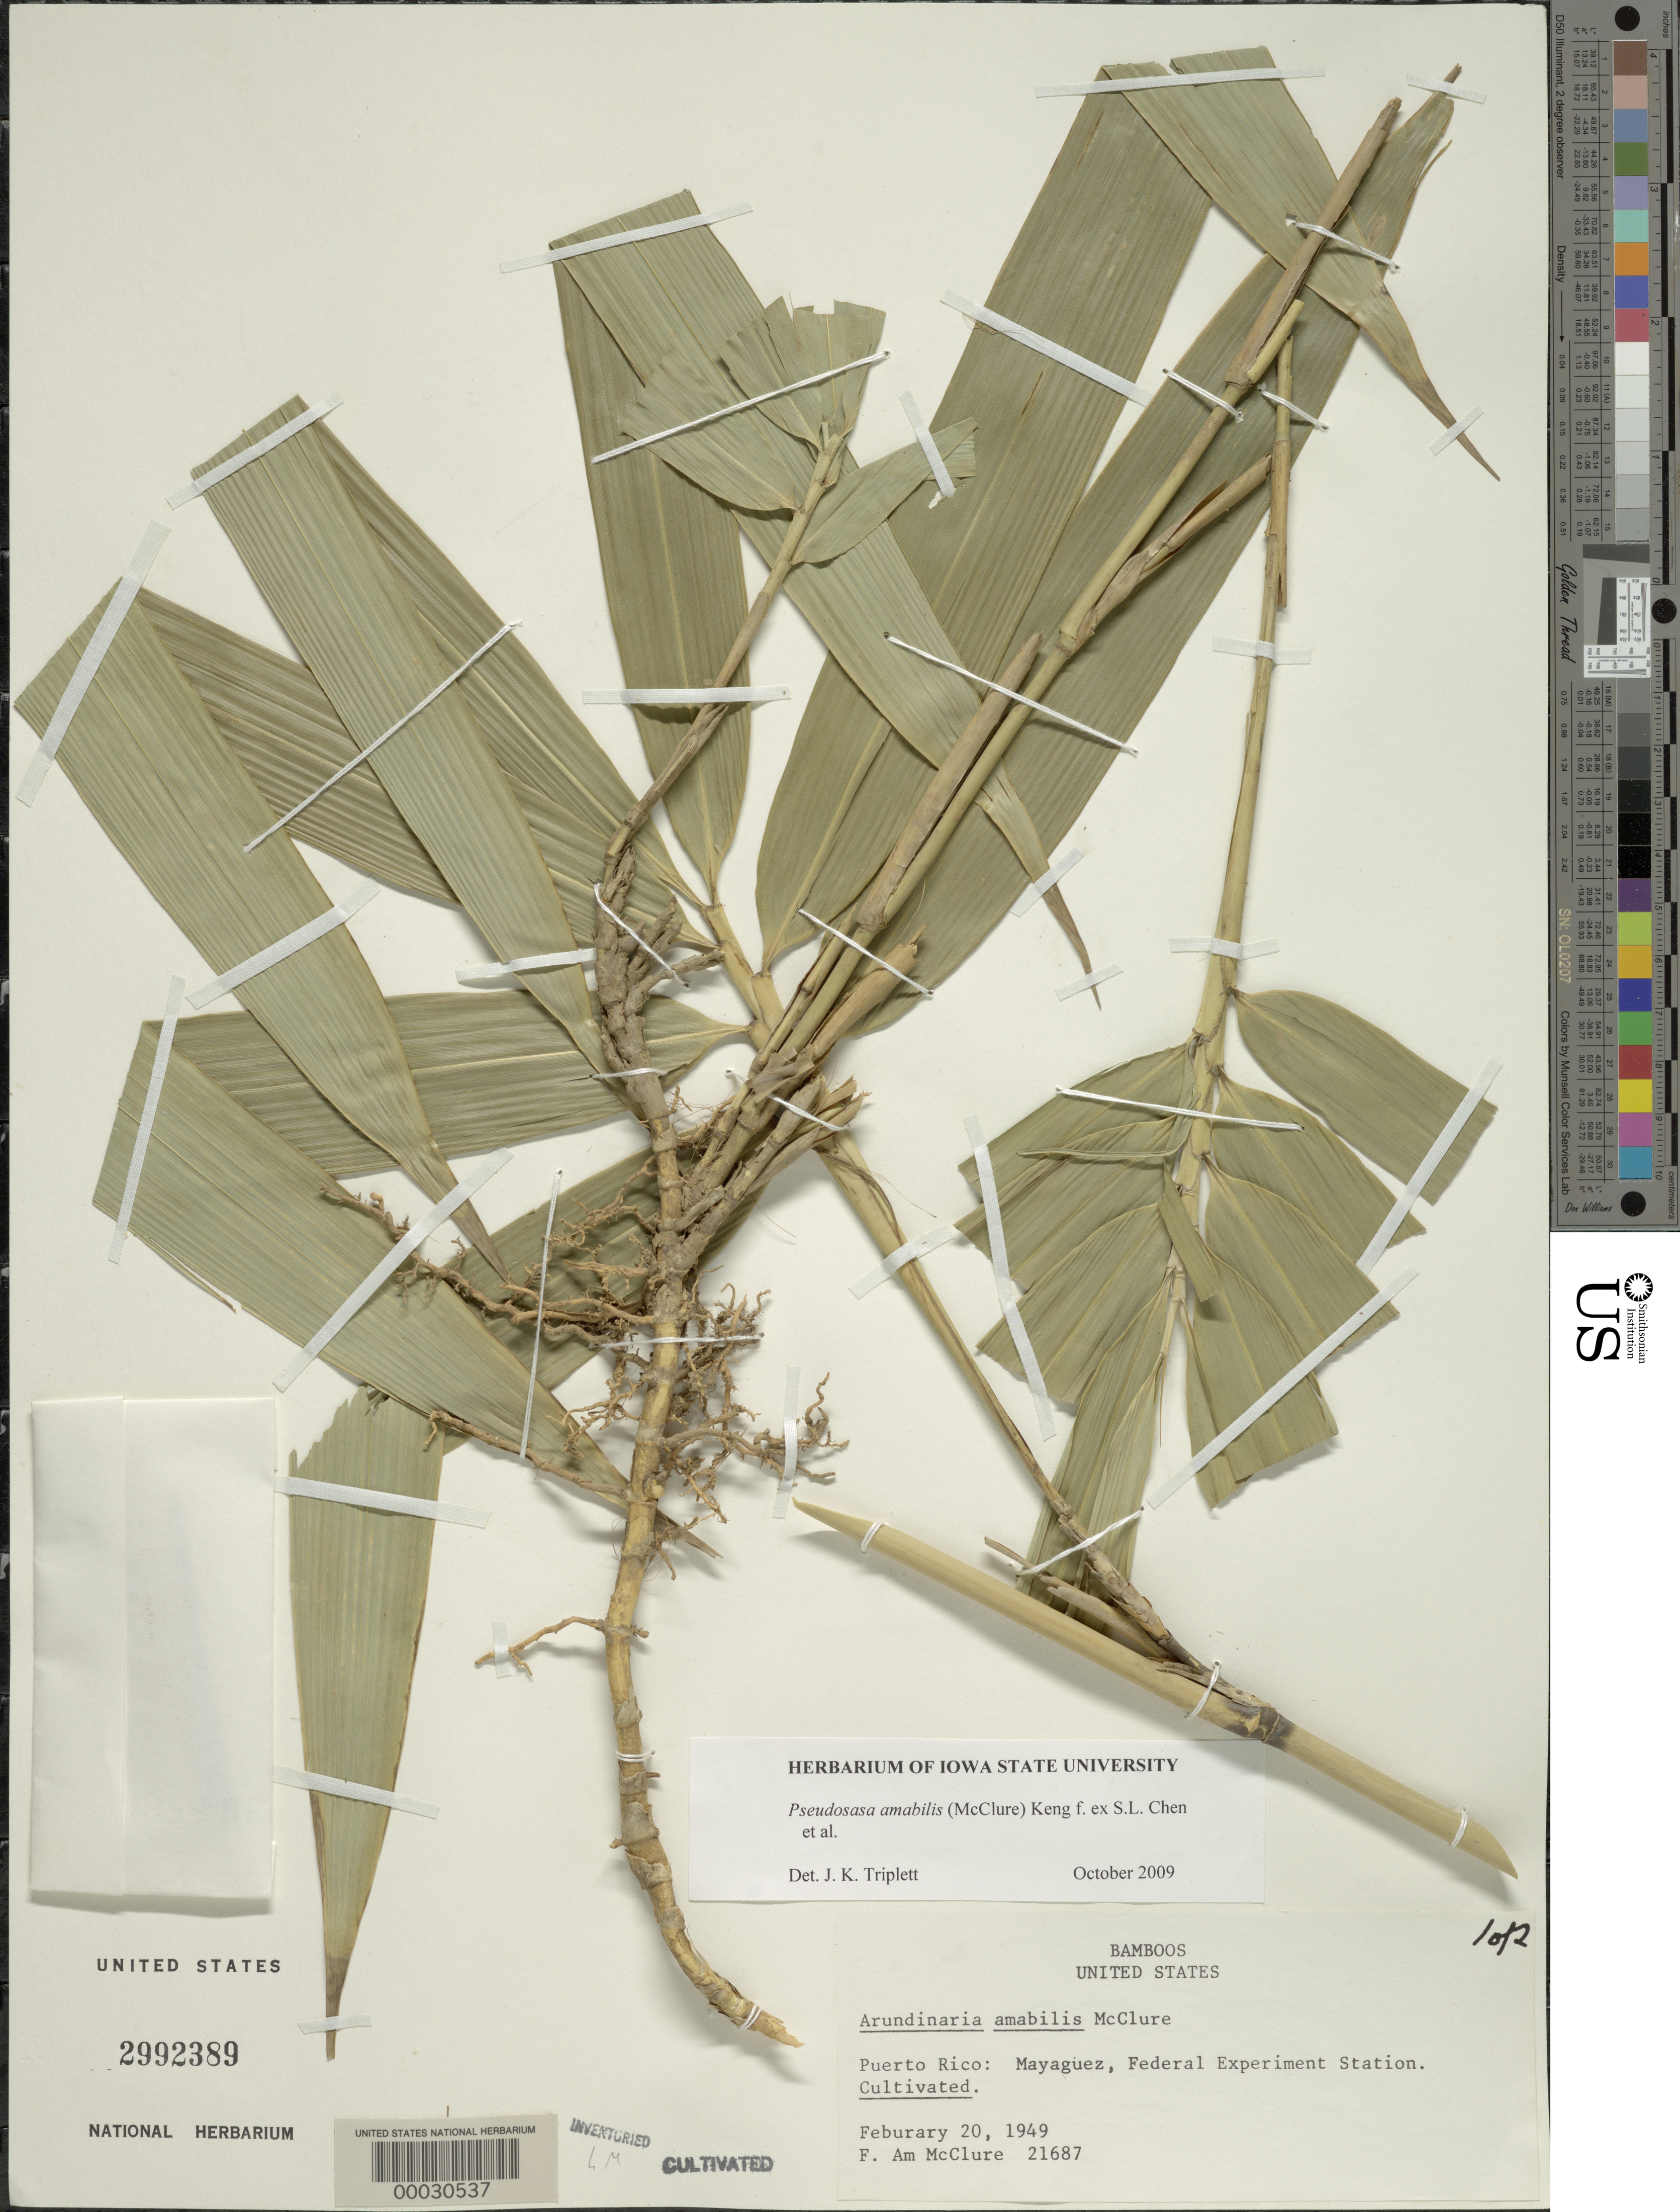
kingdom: Plantae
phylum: Tracheophyta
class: Liliopsida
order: Poales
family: Poaceae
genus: Pseudosasa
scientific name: Pseudosasa amabilis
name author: (McClure) Keng f.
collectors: F. A. McClure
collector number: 21687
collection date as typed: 20 Feb 1949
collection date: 1949-02-20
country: Puerto Rico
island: Greater Antilles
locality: Mayaquez, Federal Experiment Station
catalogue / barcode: US 2992389